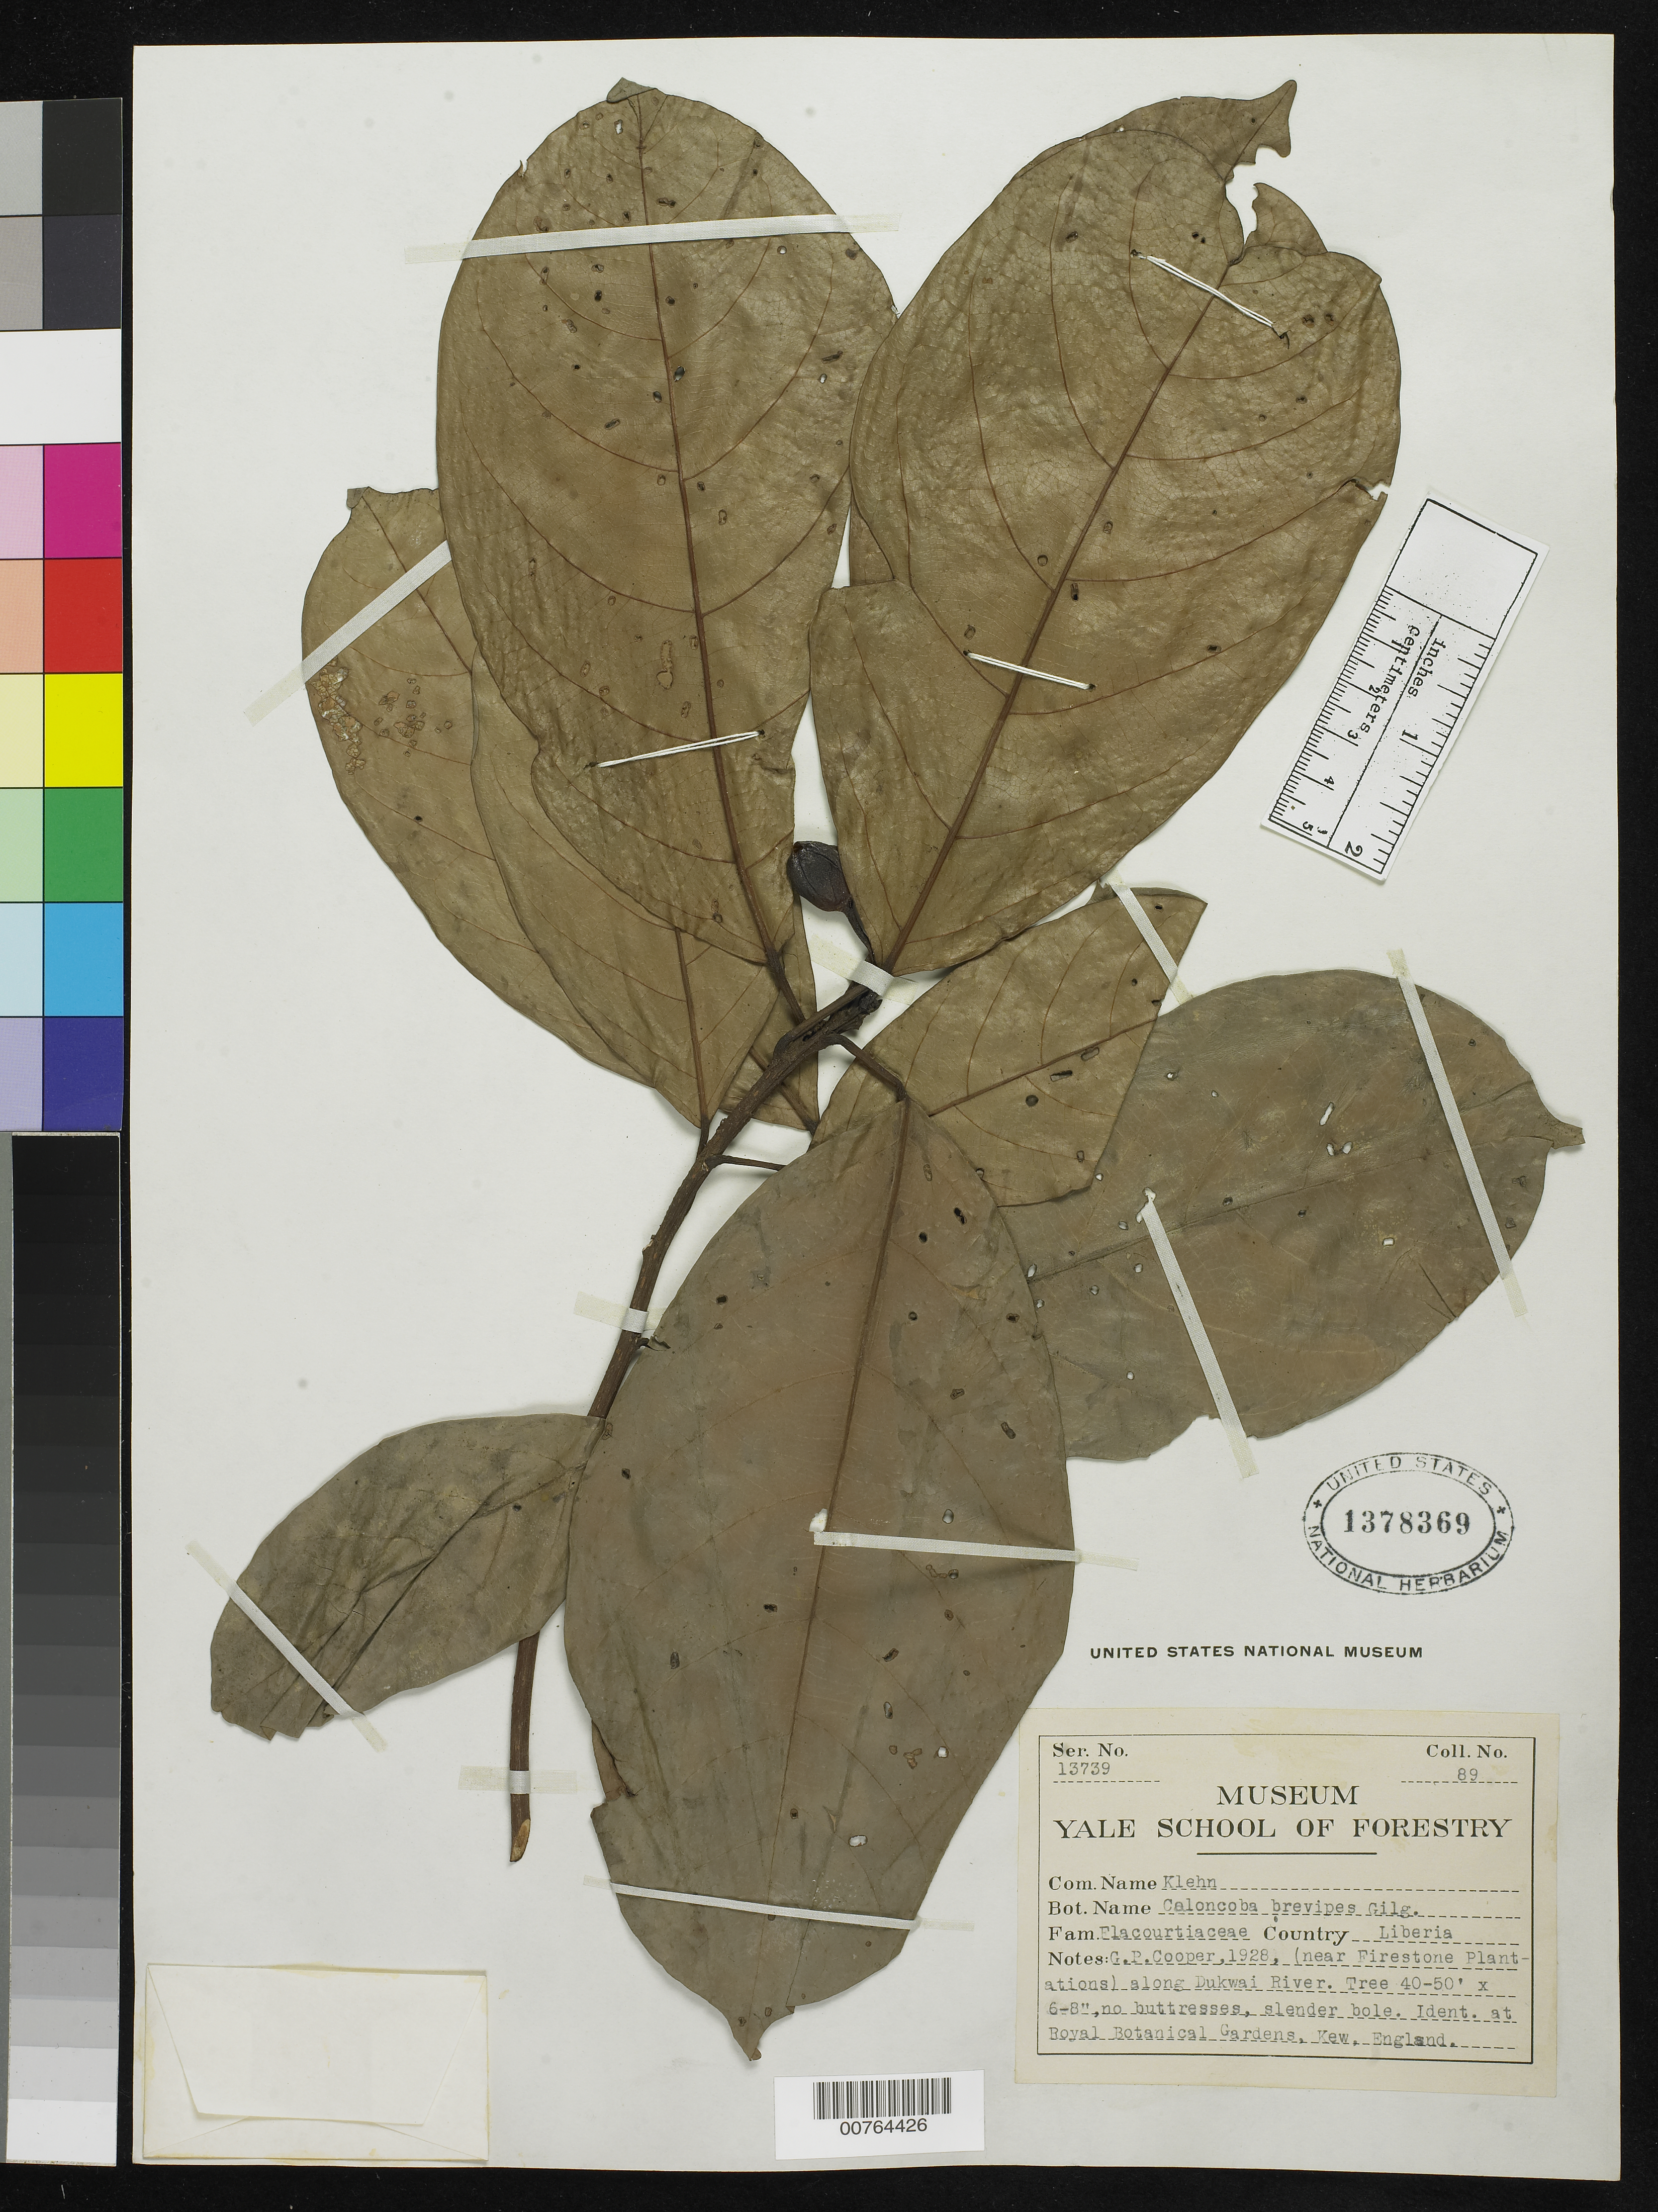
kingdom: Plantae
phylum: Tracheophyta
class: Magnoliopsida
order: Malpighiales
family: Achariaceae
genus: Caloncoba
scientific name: Caloncoba brevipes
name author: (Stapf) Gilg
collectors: G. Cooper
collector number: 89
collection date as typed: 1929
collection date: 1929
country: Liberia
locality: (near Firestone Plantations) along Dukwai R.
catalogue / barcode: US 1378369